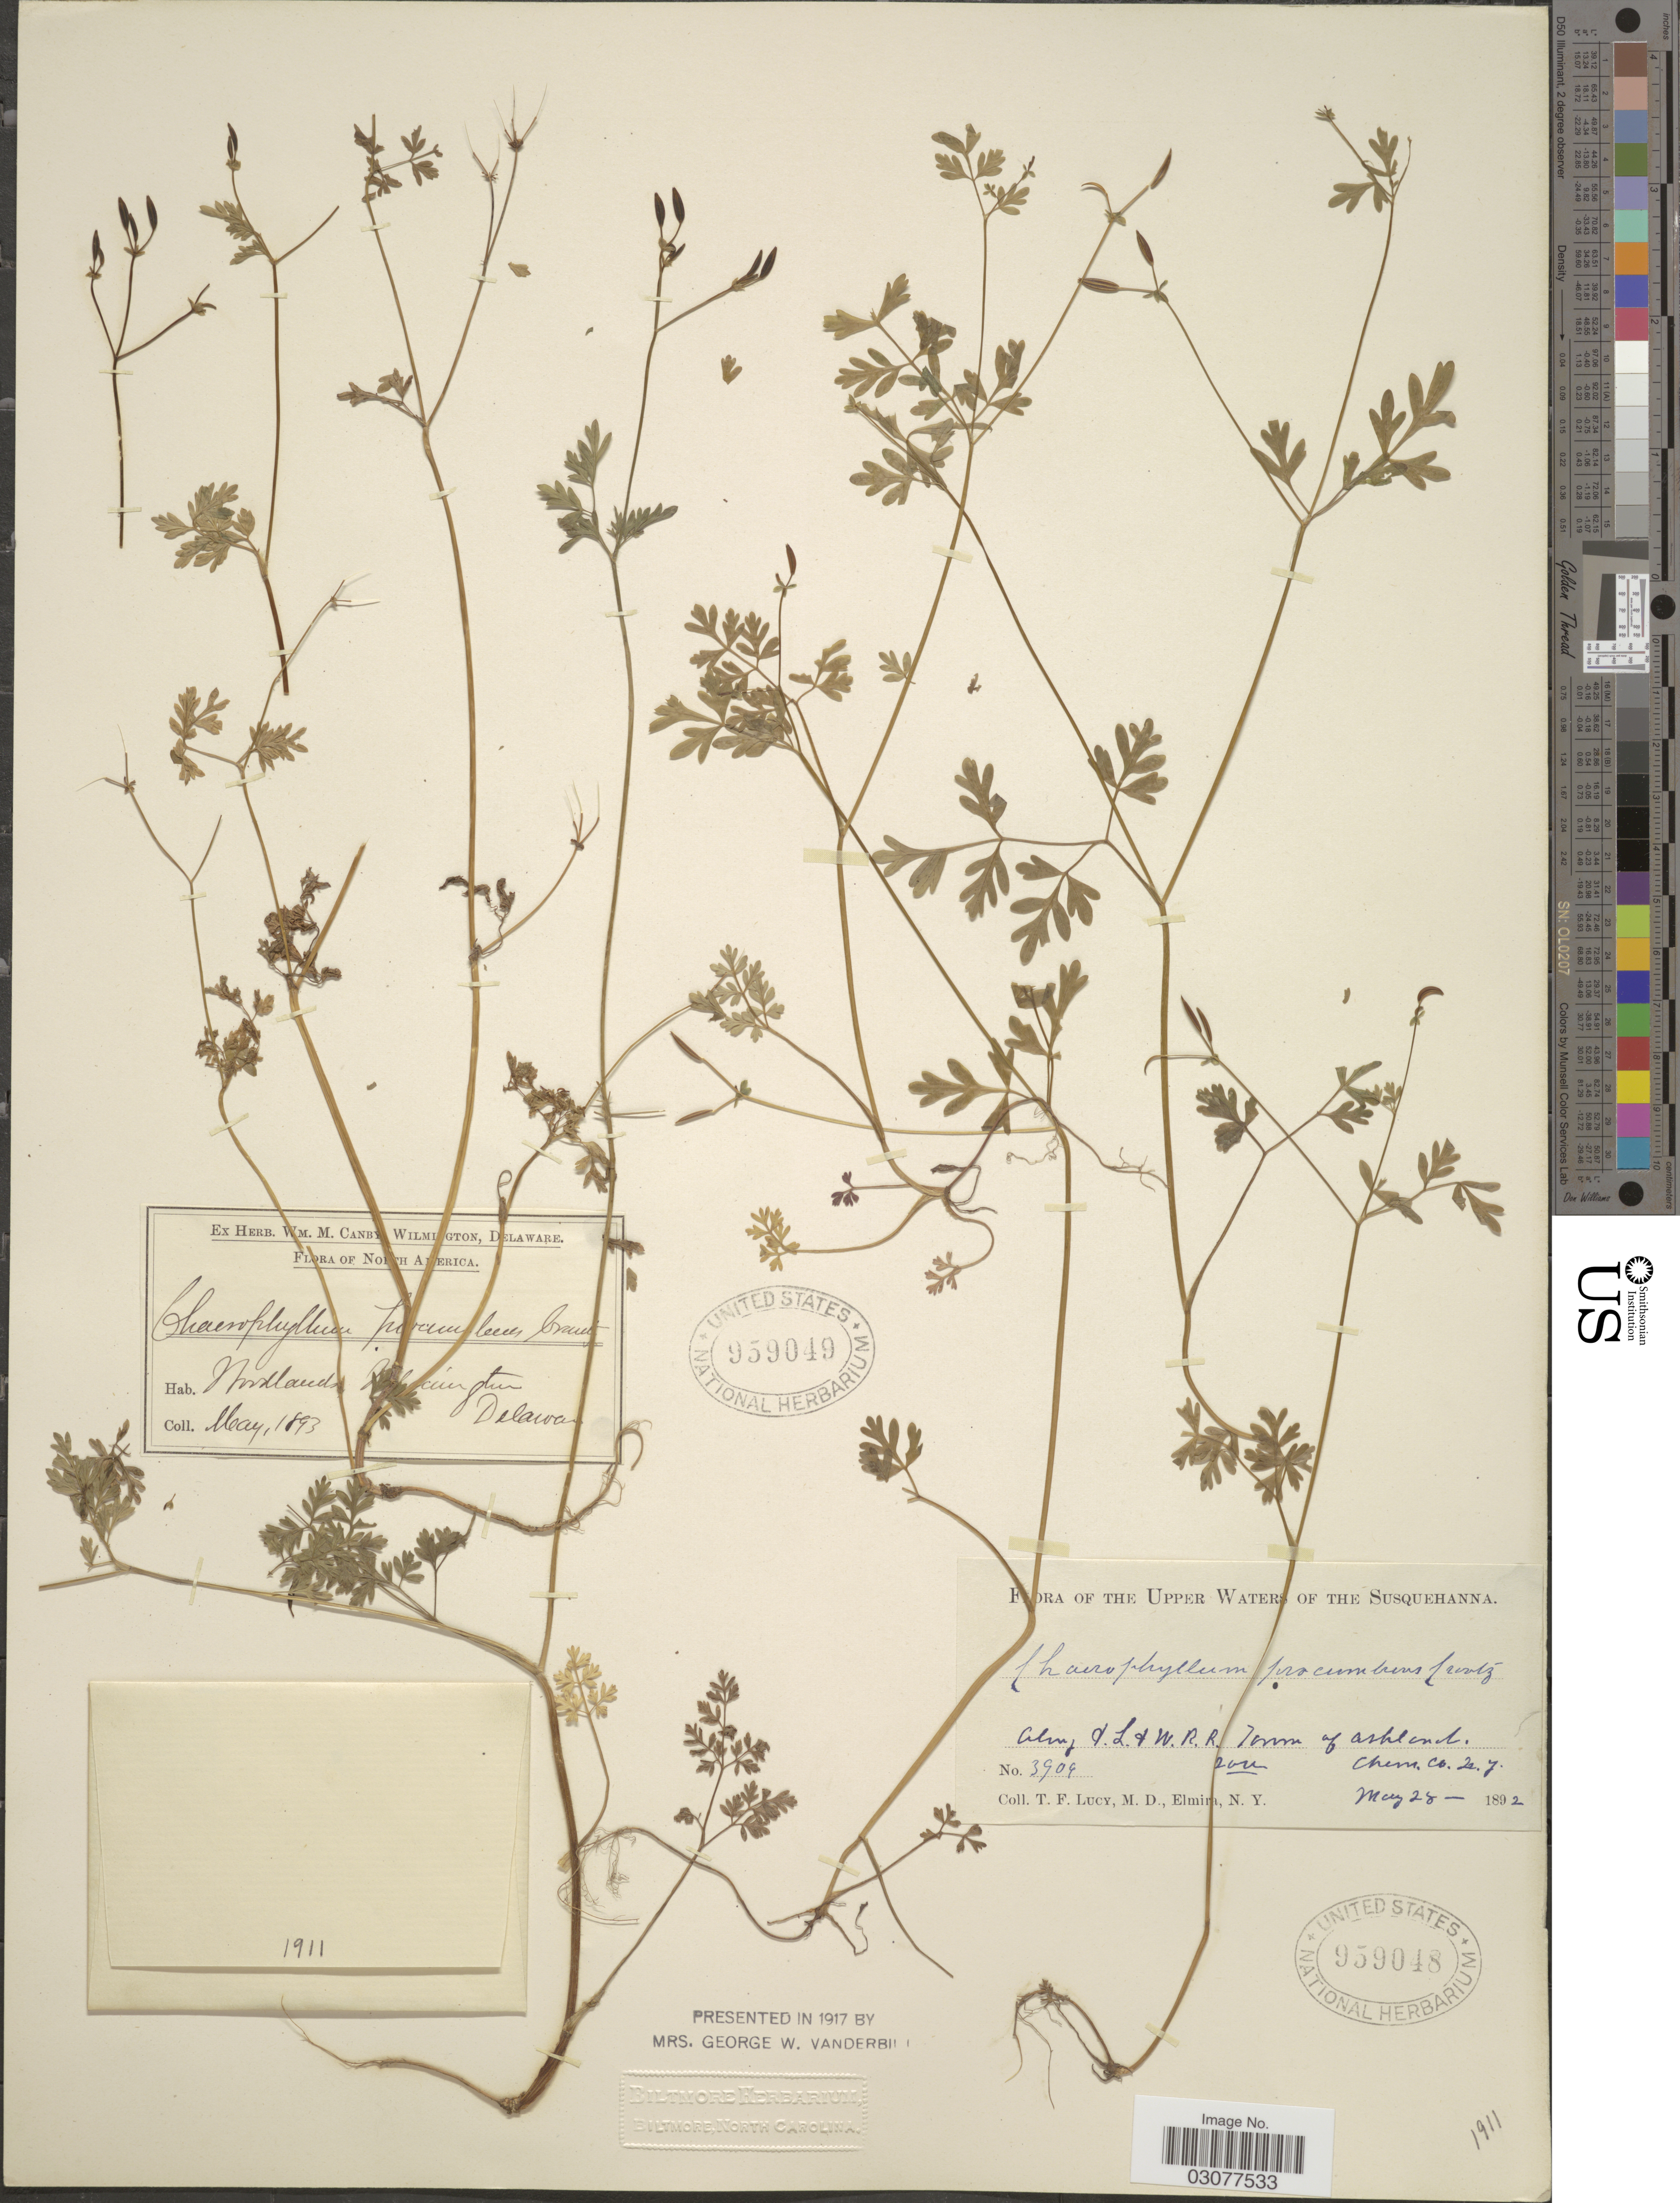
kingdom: Plantae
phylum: Tracheophyta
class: Magnoliopsida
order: Apiales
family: Apiaceae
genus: Chaerophyllum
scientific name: Chaerophyllum procumbens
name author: (L.) Crantz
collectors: T. Lucy & M. Elmira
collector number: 3909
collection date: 1892-05-28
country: United States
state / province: New York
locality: The Upper Waters of the Susquehana. Along V.L. & W.R.R. Tenne [interpreted] of Ashland. Chem. Co. N. Y.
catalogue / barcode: US 959048